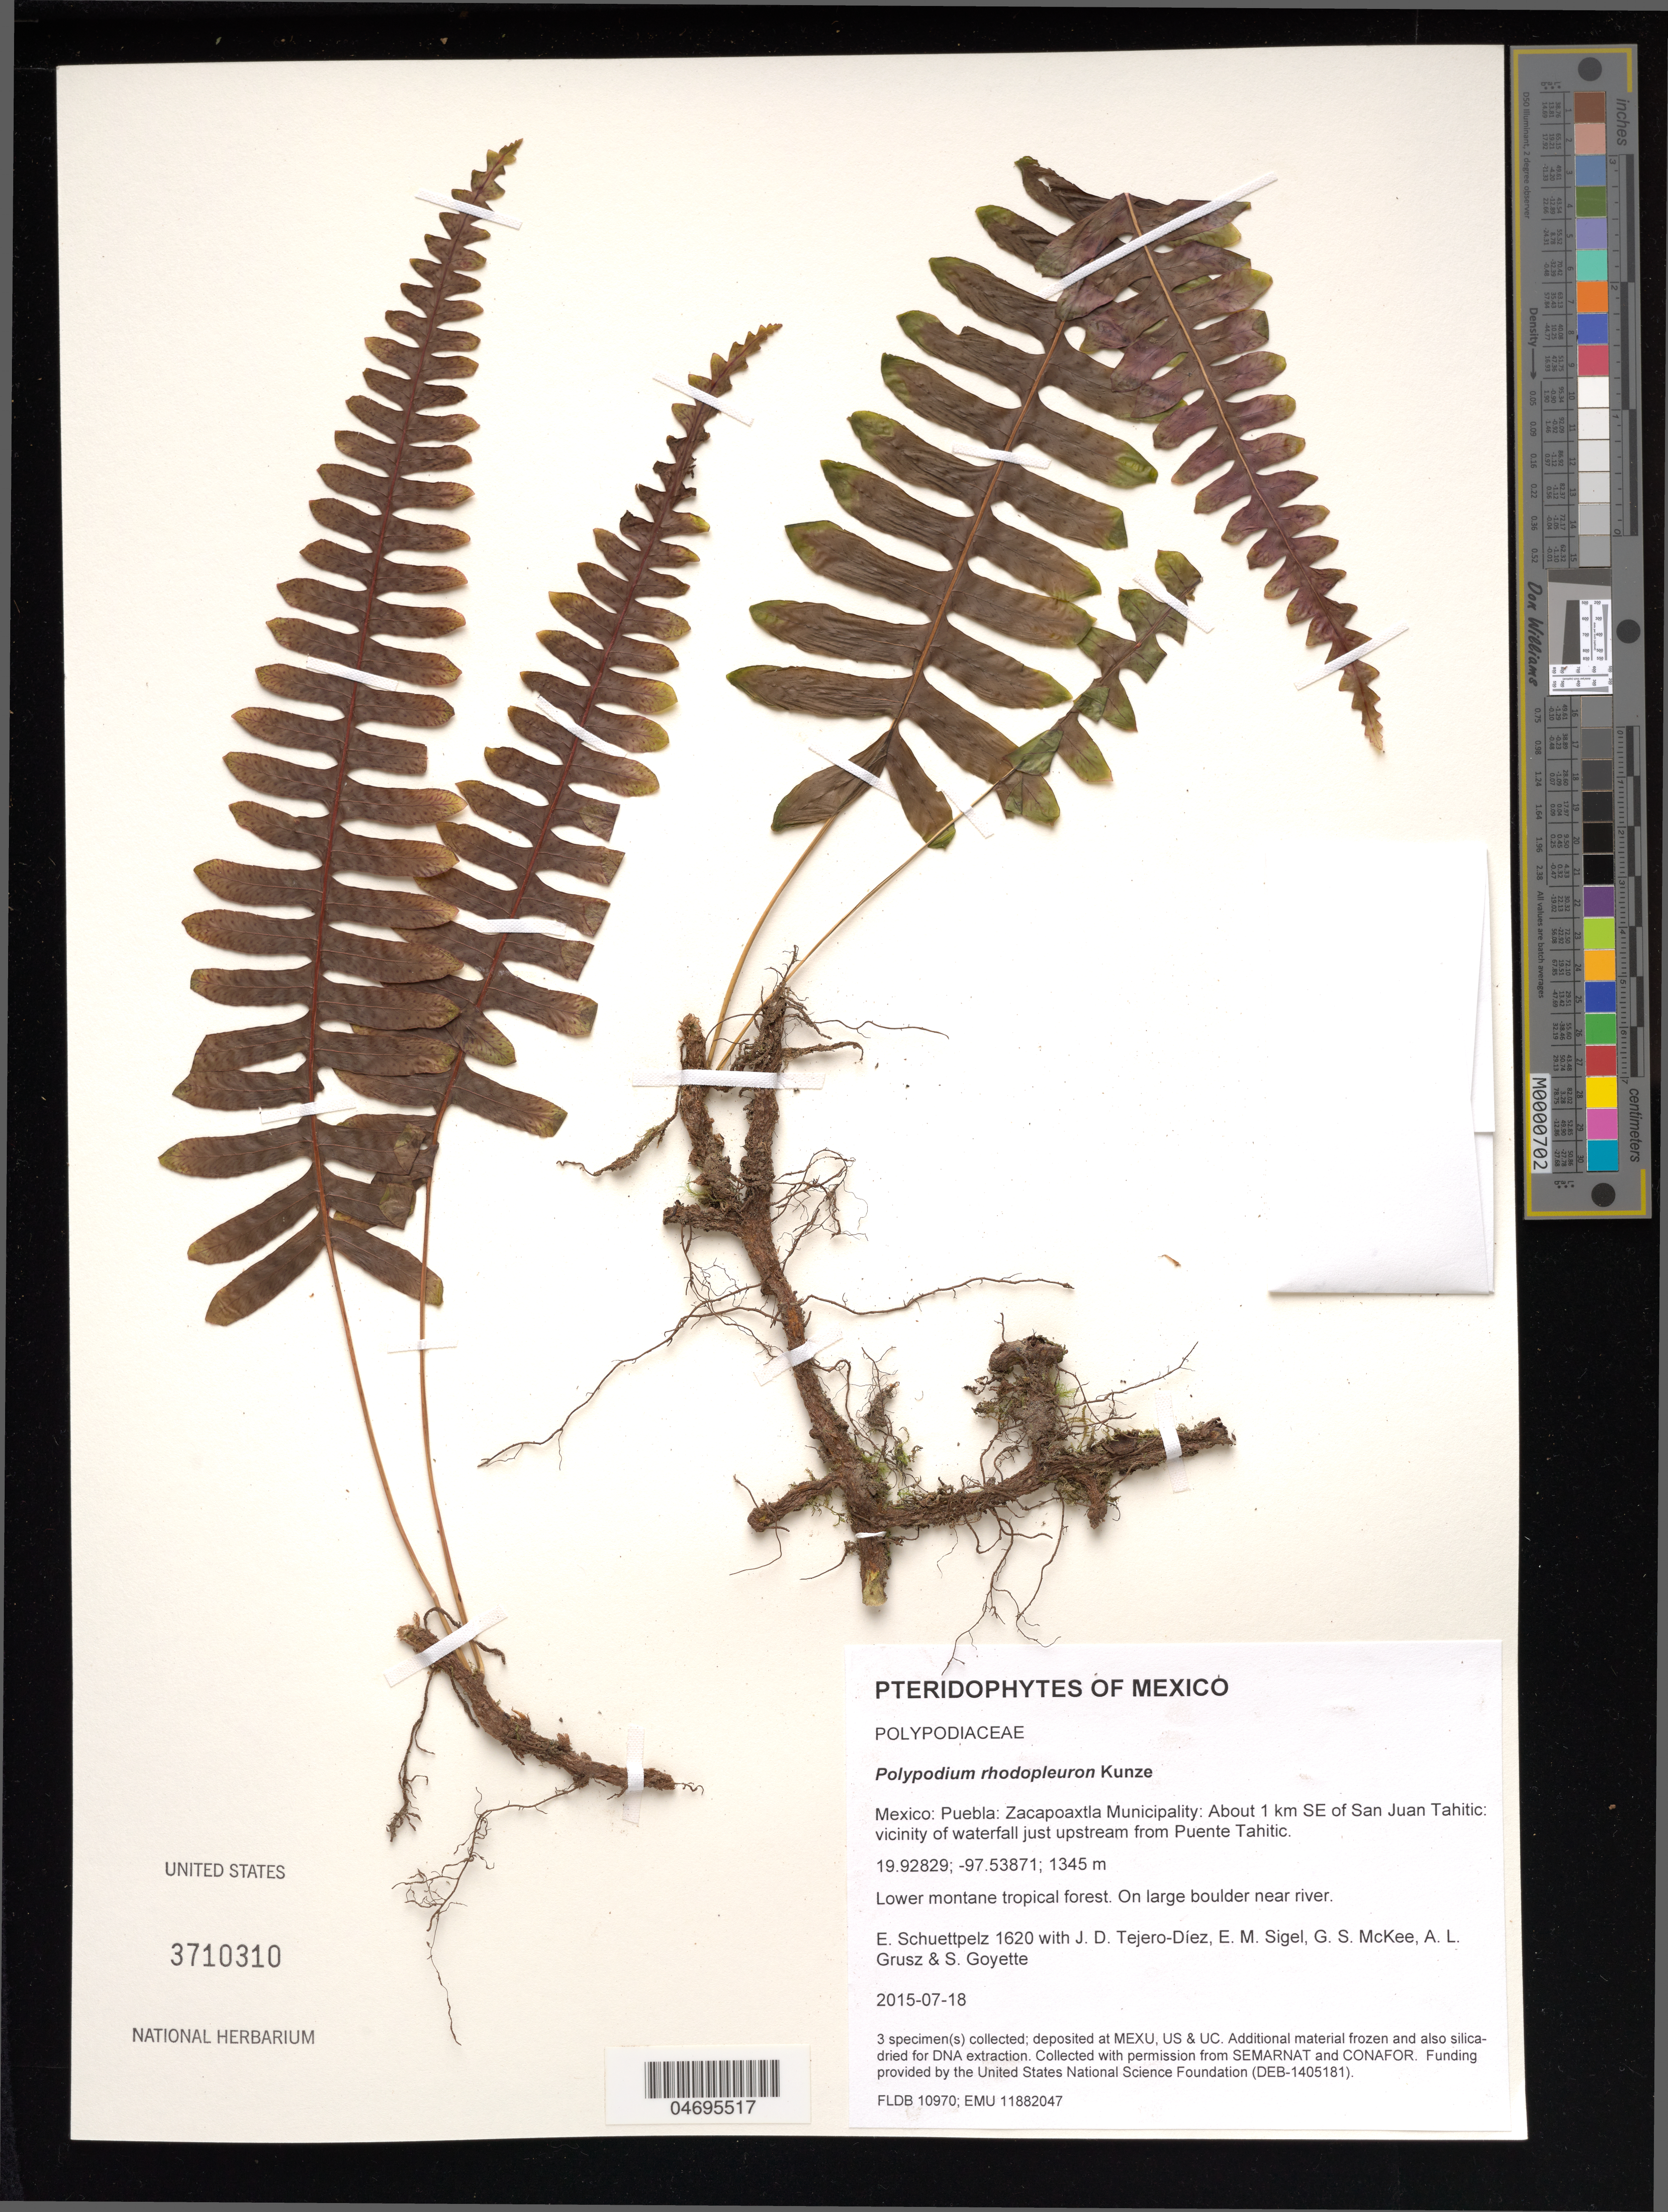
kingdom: Plantae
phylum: Tracheophyta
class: Polypodiopsida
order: Polypodiales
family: Polypodiaceae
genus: Polypodium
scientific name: Polypodium rhodopleuron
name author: Kunze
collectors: E. Schuettpelz, D. Tejero-Díez, E. M. Sigel, G. S. McKee & A. Grusz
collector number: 1620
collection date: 2015-07-18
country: Mexico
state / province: Puebla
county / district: Zacapoaxtla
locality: About 1 km SE of San Juan Tahitic: vicinity of waterfall just upstream from Puente Tahitic.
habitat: Lower montane tropical forest.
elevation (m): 1345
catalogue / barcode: US 3710310